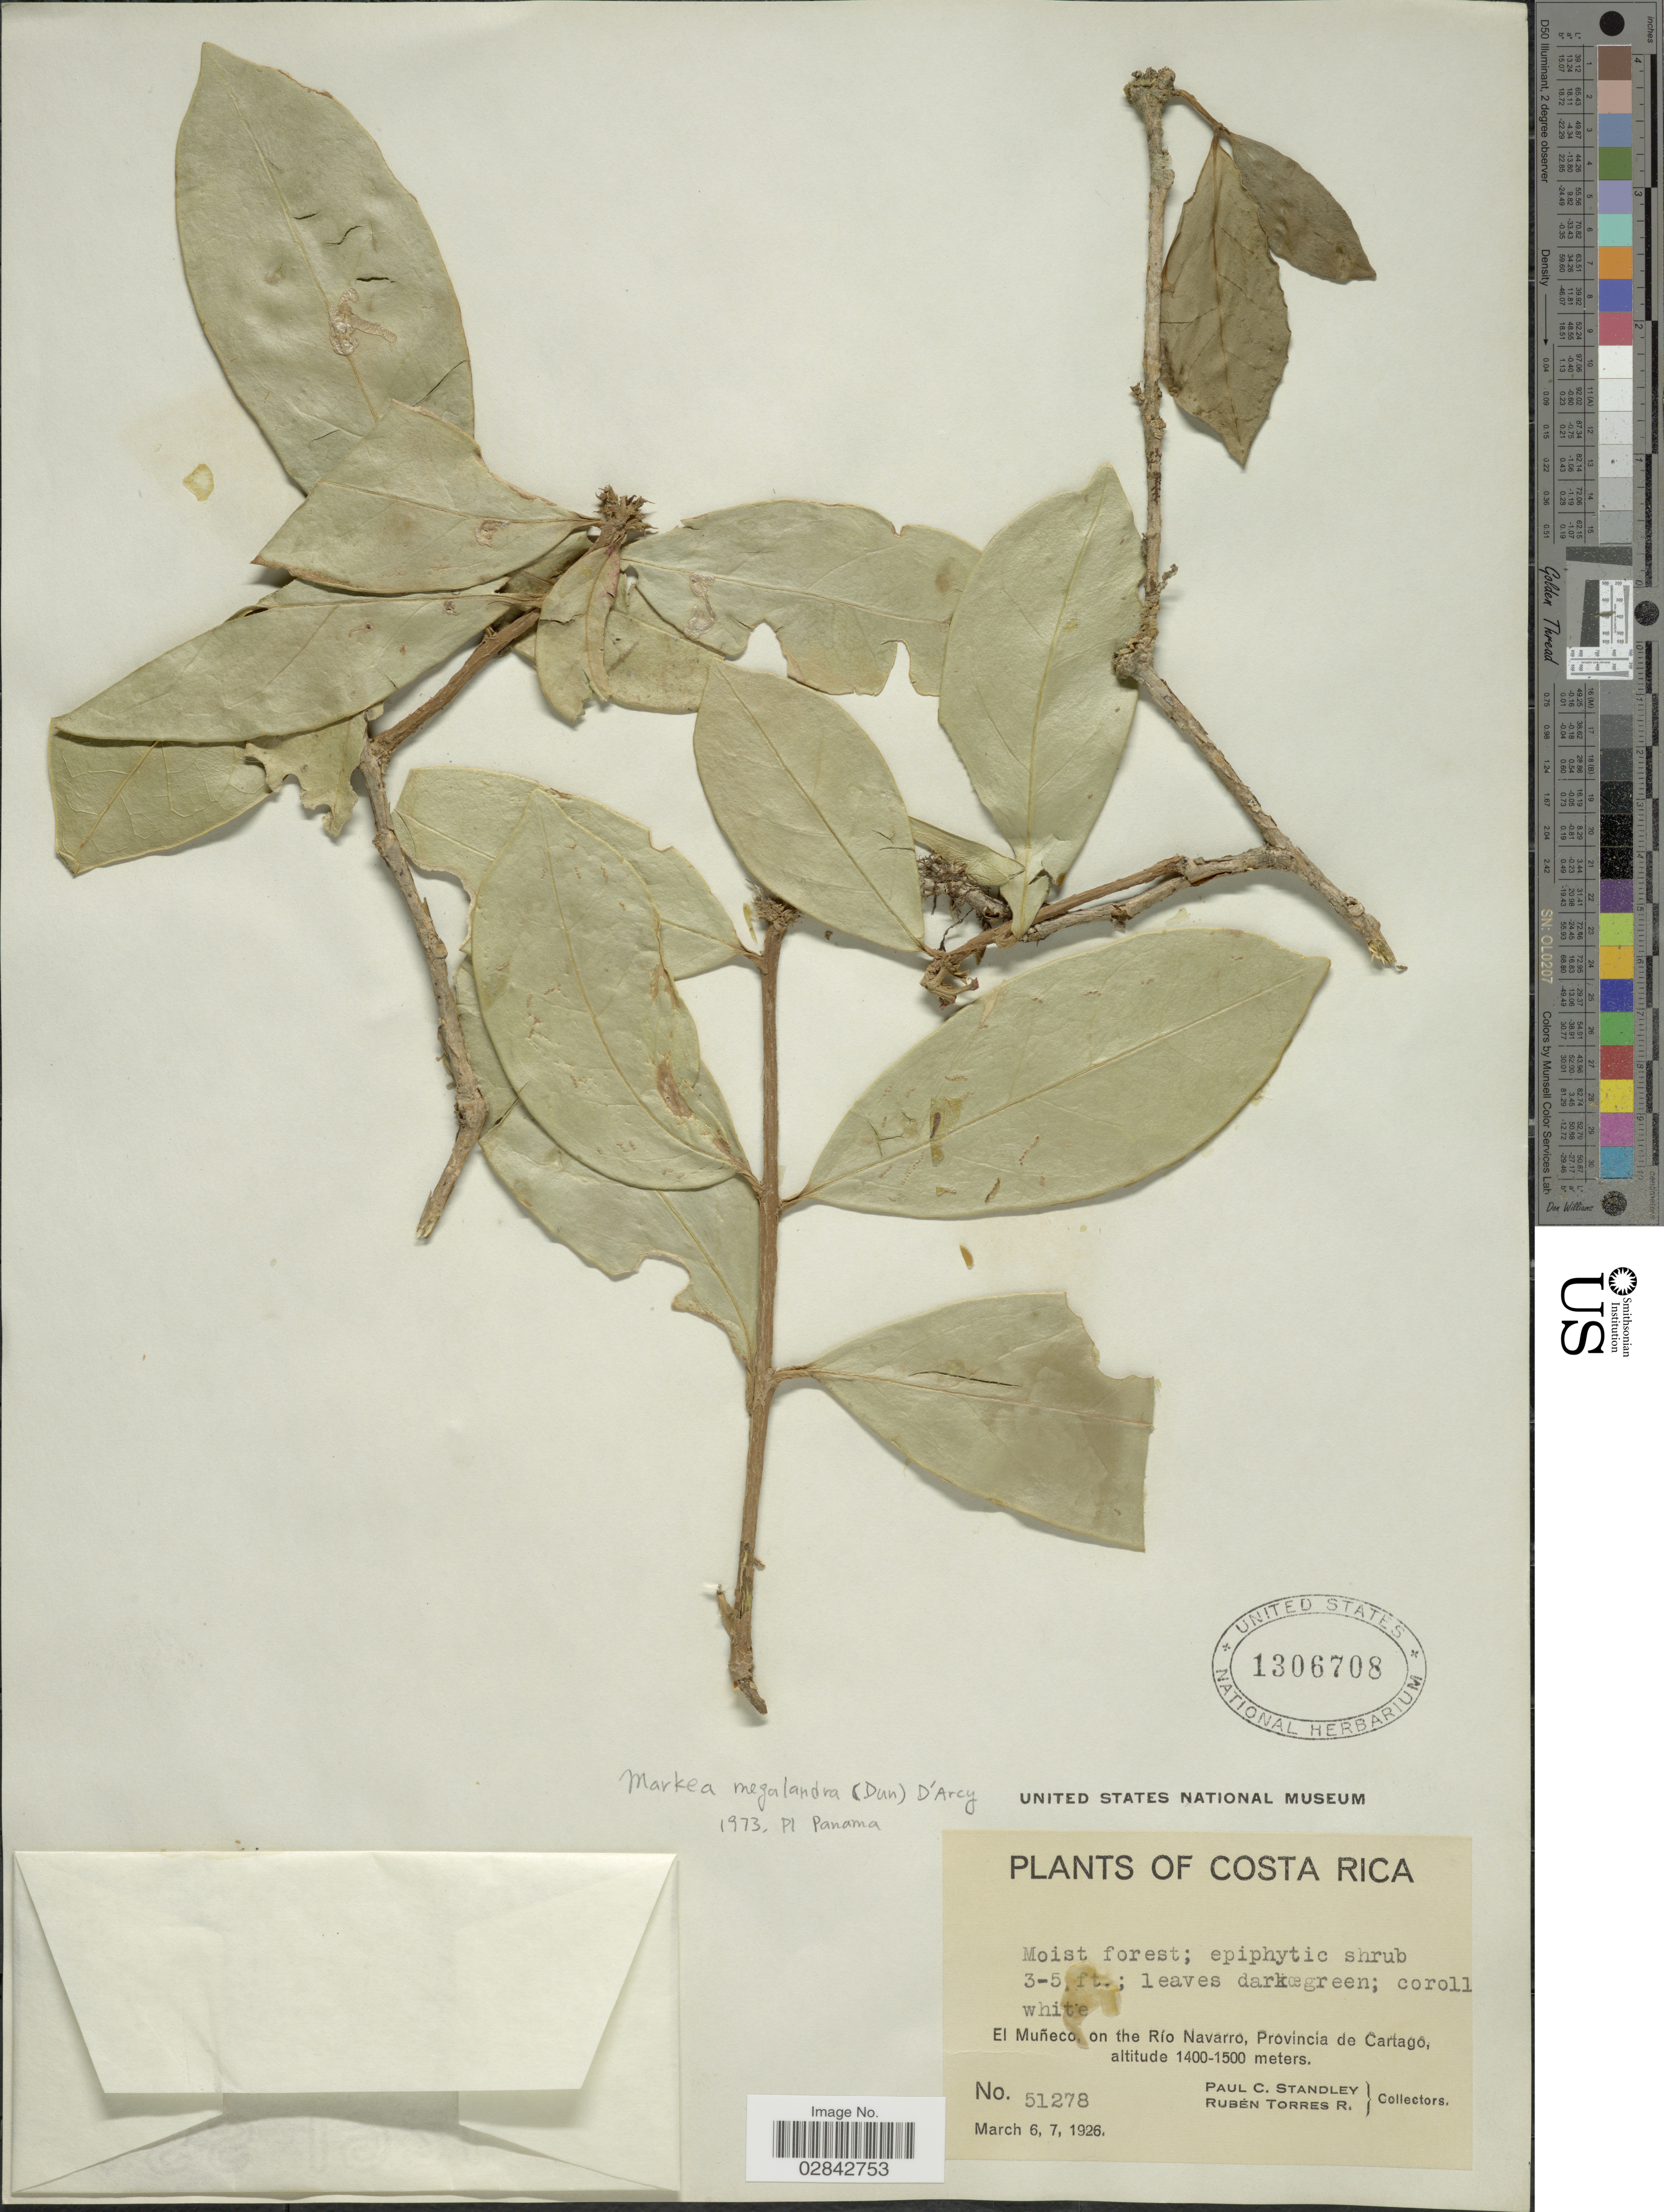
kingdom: Plantae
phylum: Tracheophyta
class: Magnoliopsida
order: Solanales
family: Solanaceae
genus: Markea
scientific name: Markea megalandra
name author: (Dunal) D'Arcy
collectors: P. C. Standley & R. Torres Rojas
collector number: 51278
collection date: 1926-03-06/1926-03-07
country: Costa Rica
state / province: Cartago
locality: El Muñeco, on the Río Navarro.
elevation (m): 1400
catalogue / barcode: US 1306708